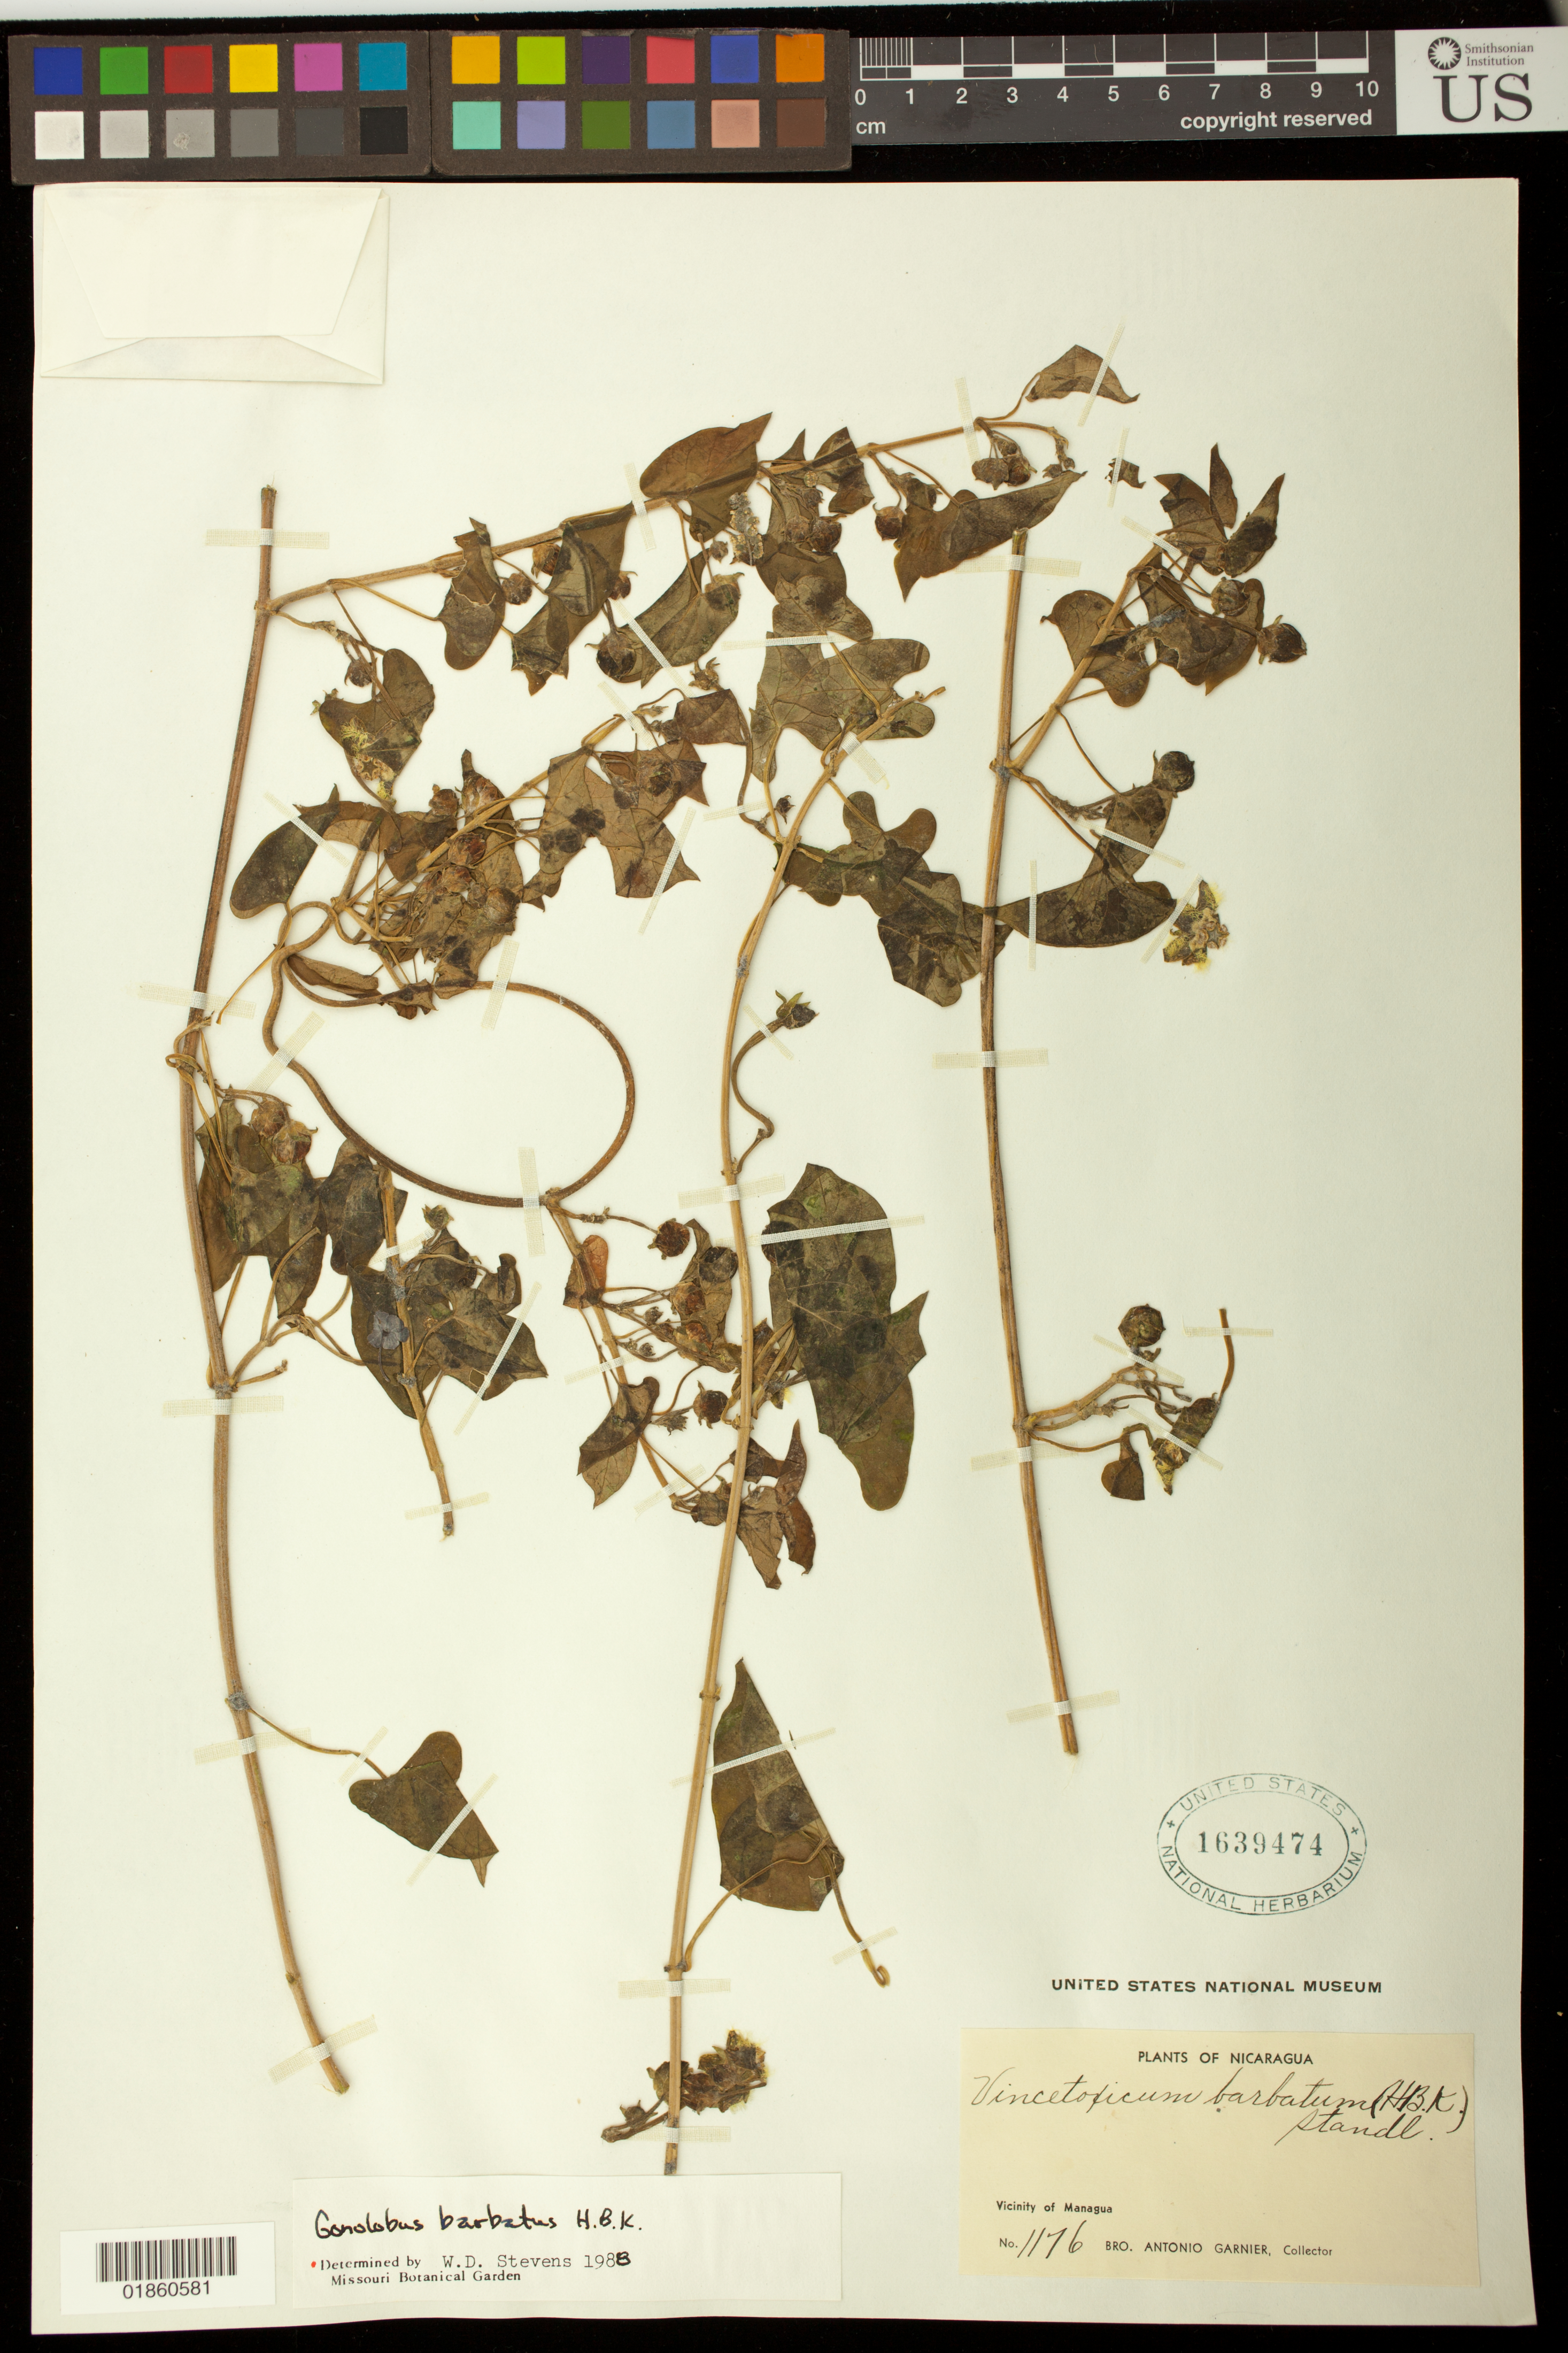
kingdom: Plantae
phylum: Tracheophyta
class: Magnoliopsida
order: Gentianales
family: Apocynaceae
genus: Gonolobus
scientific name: Gonolobus barbatus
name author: Kunth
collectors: Bro. A. Garnier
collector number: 1176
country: Nicaragua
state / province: Managua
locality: Vicinity of Managua.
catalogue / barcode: US 1639474